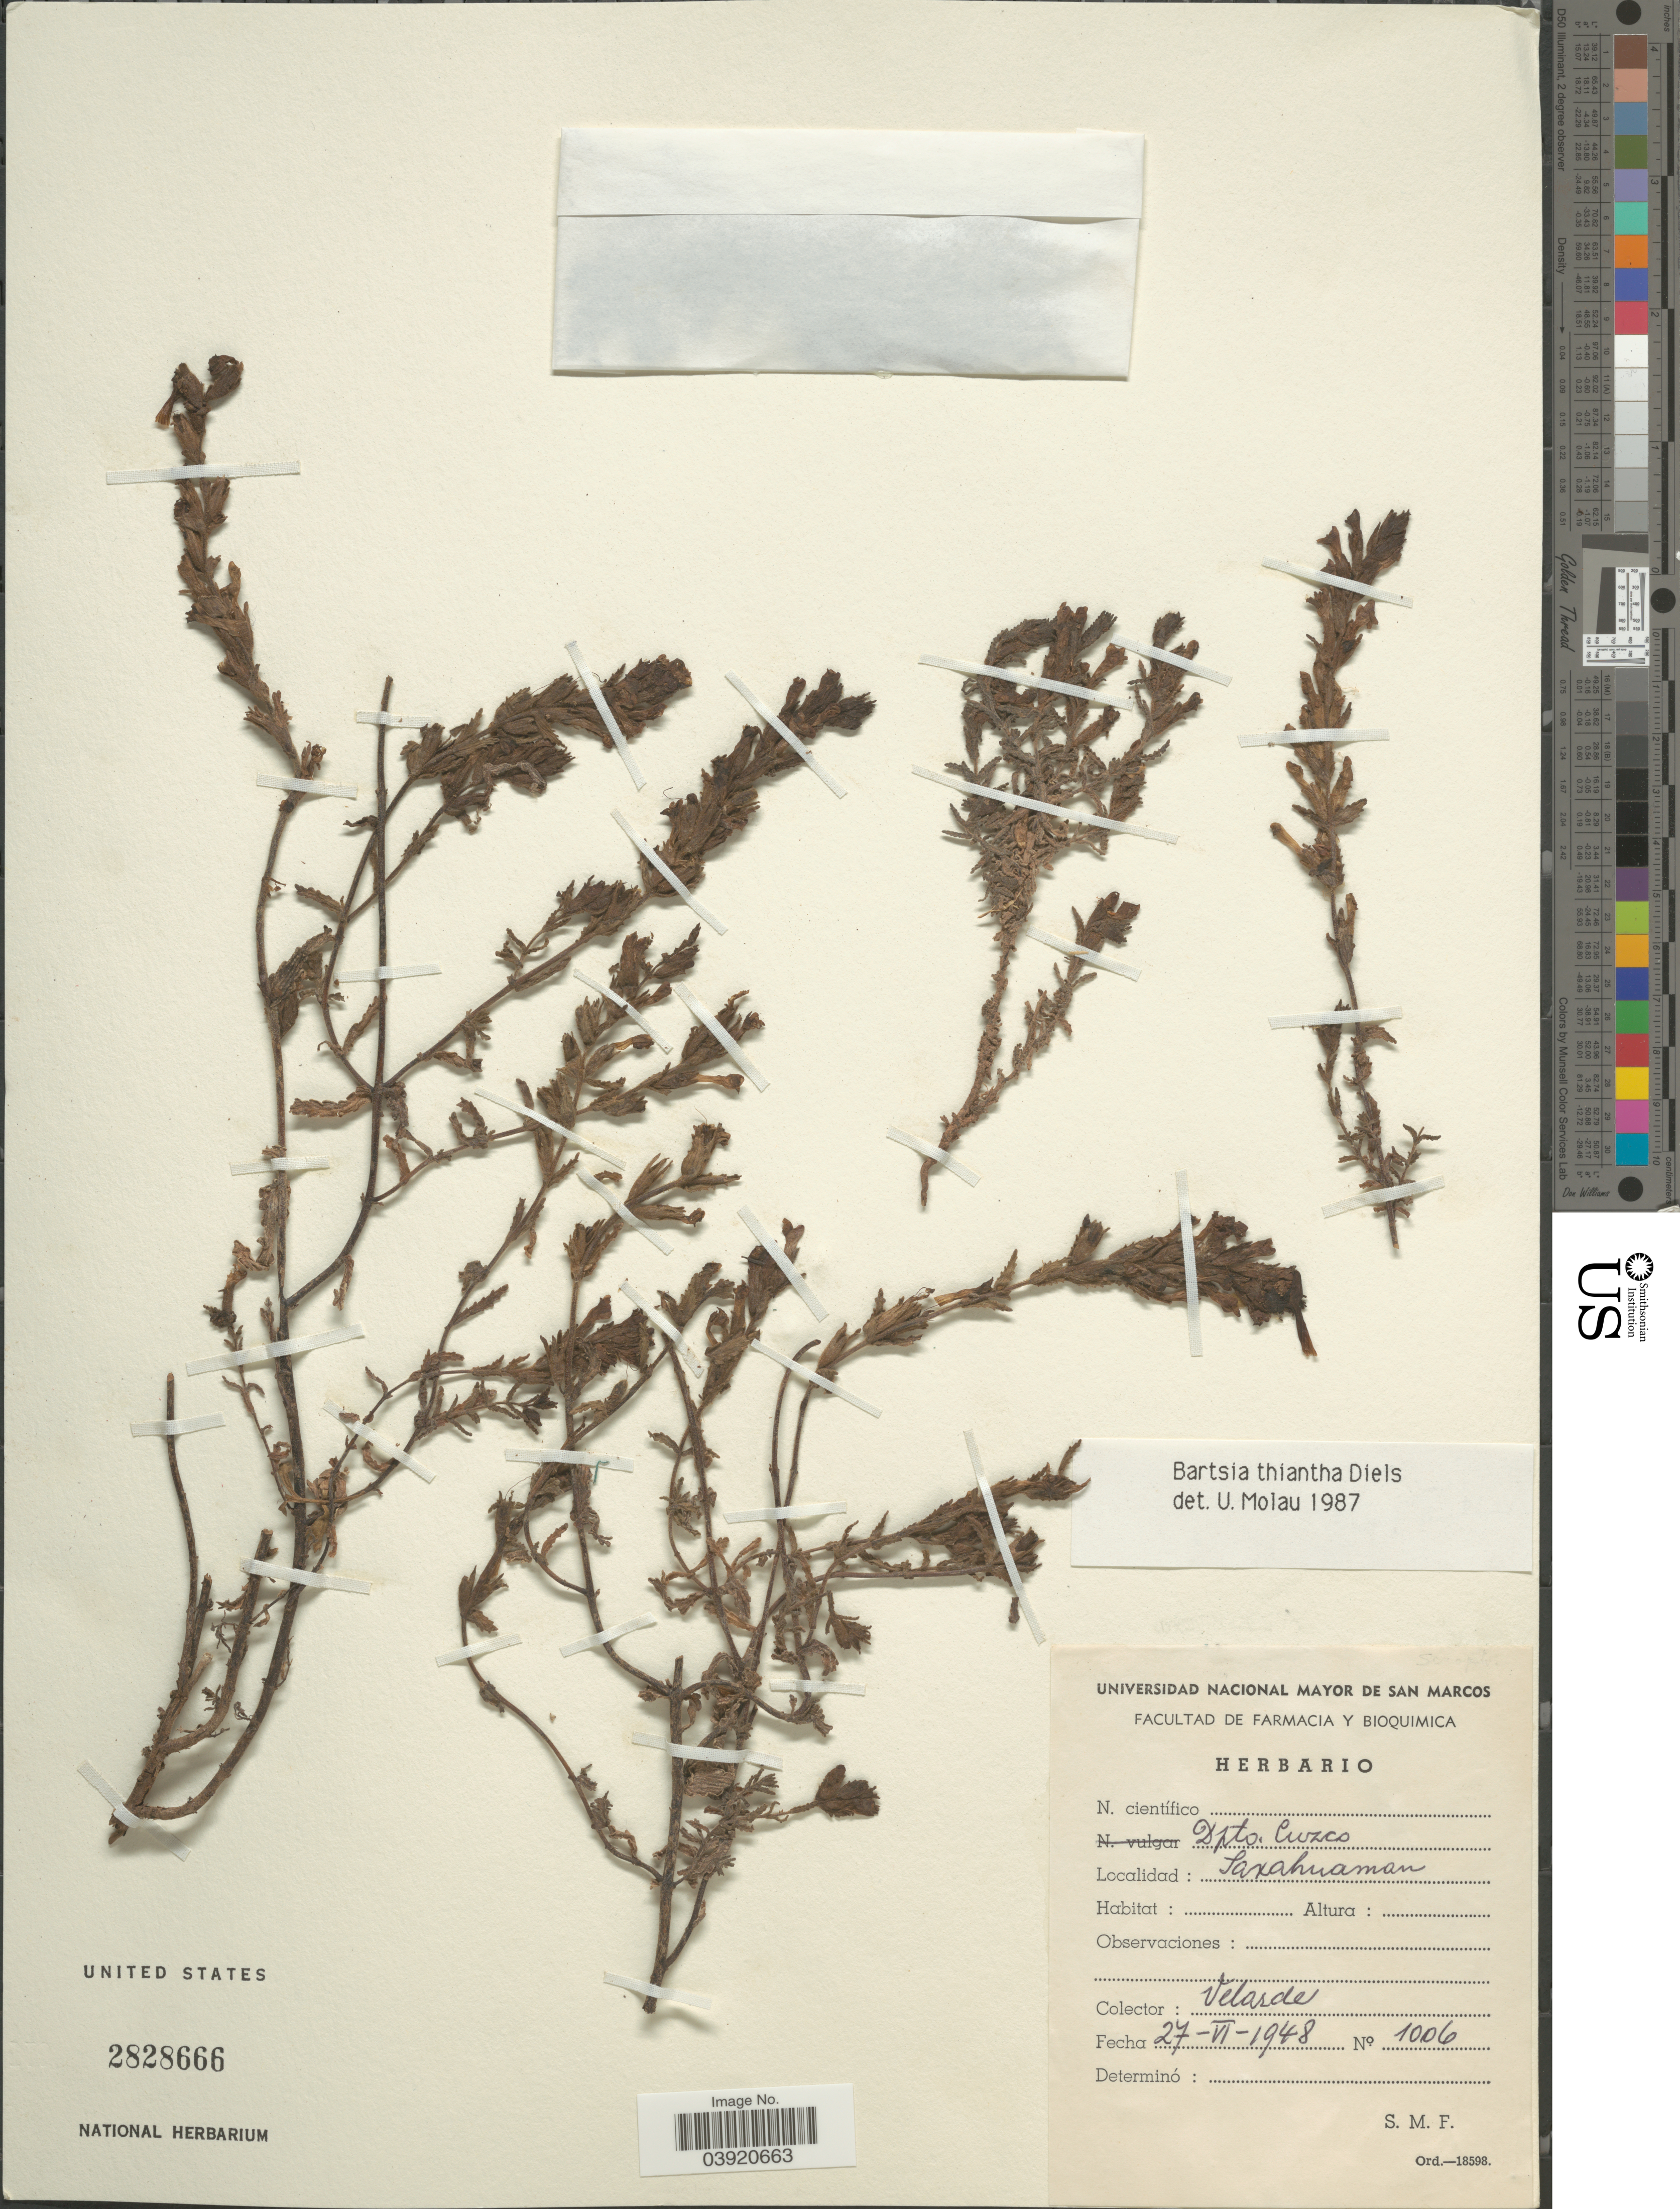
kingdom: Plantae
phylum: Tracheophyta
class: Magnoliopsida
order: Lamiales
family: Orobanchaceae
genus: Bartsia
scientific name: Bartsia thiantha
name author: Diels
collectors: -. Velarde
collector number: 1006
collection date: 1948-06-27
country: Peru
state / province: Cusco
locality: Dpto. Cuzco. Saxahuaman.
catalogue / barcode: US 2828666